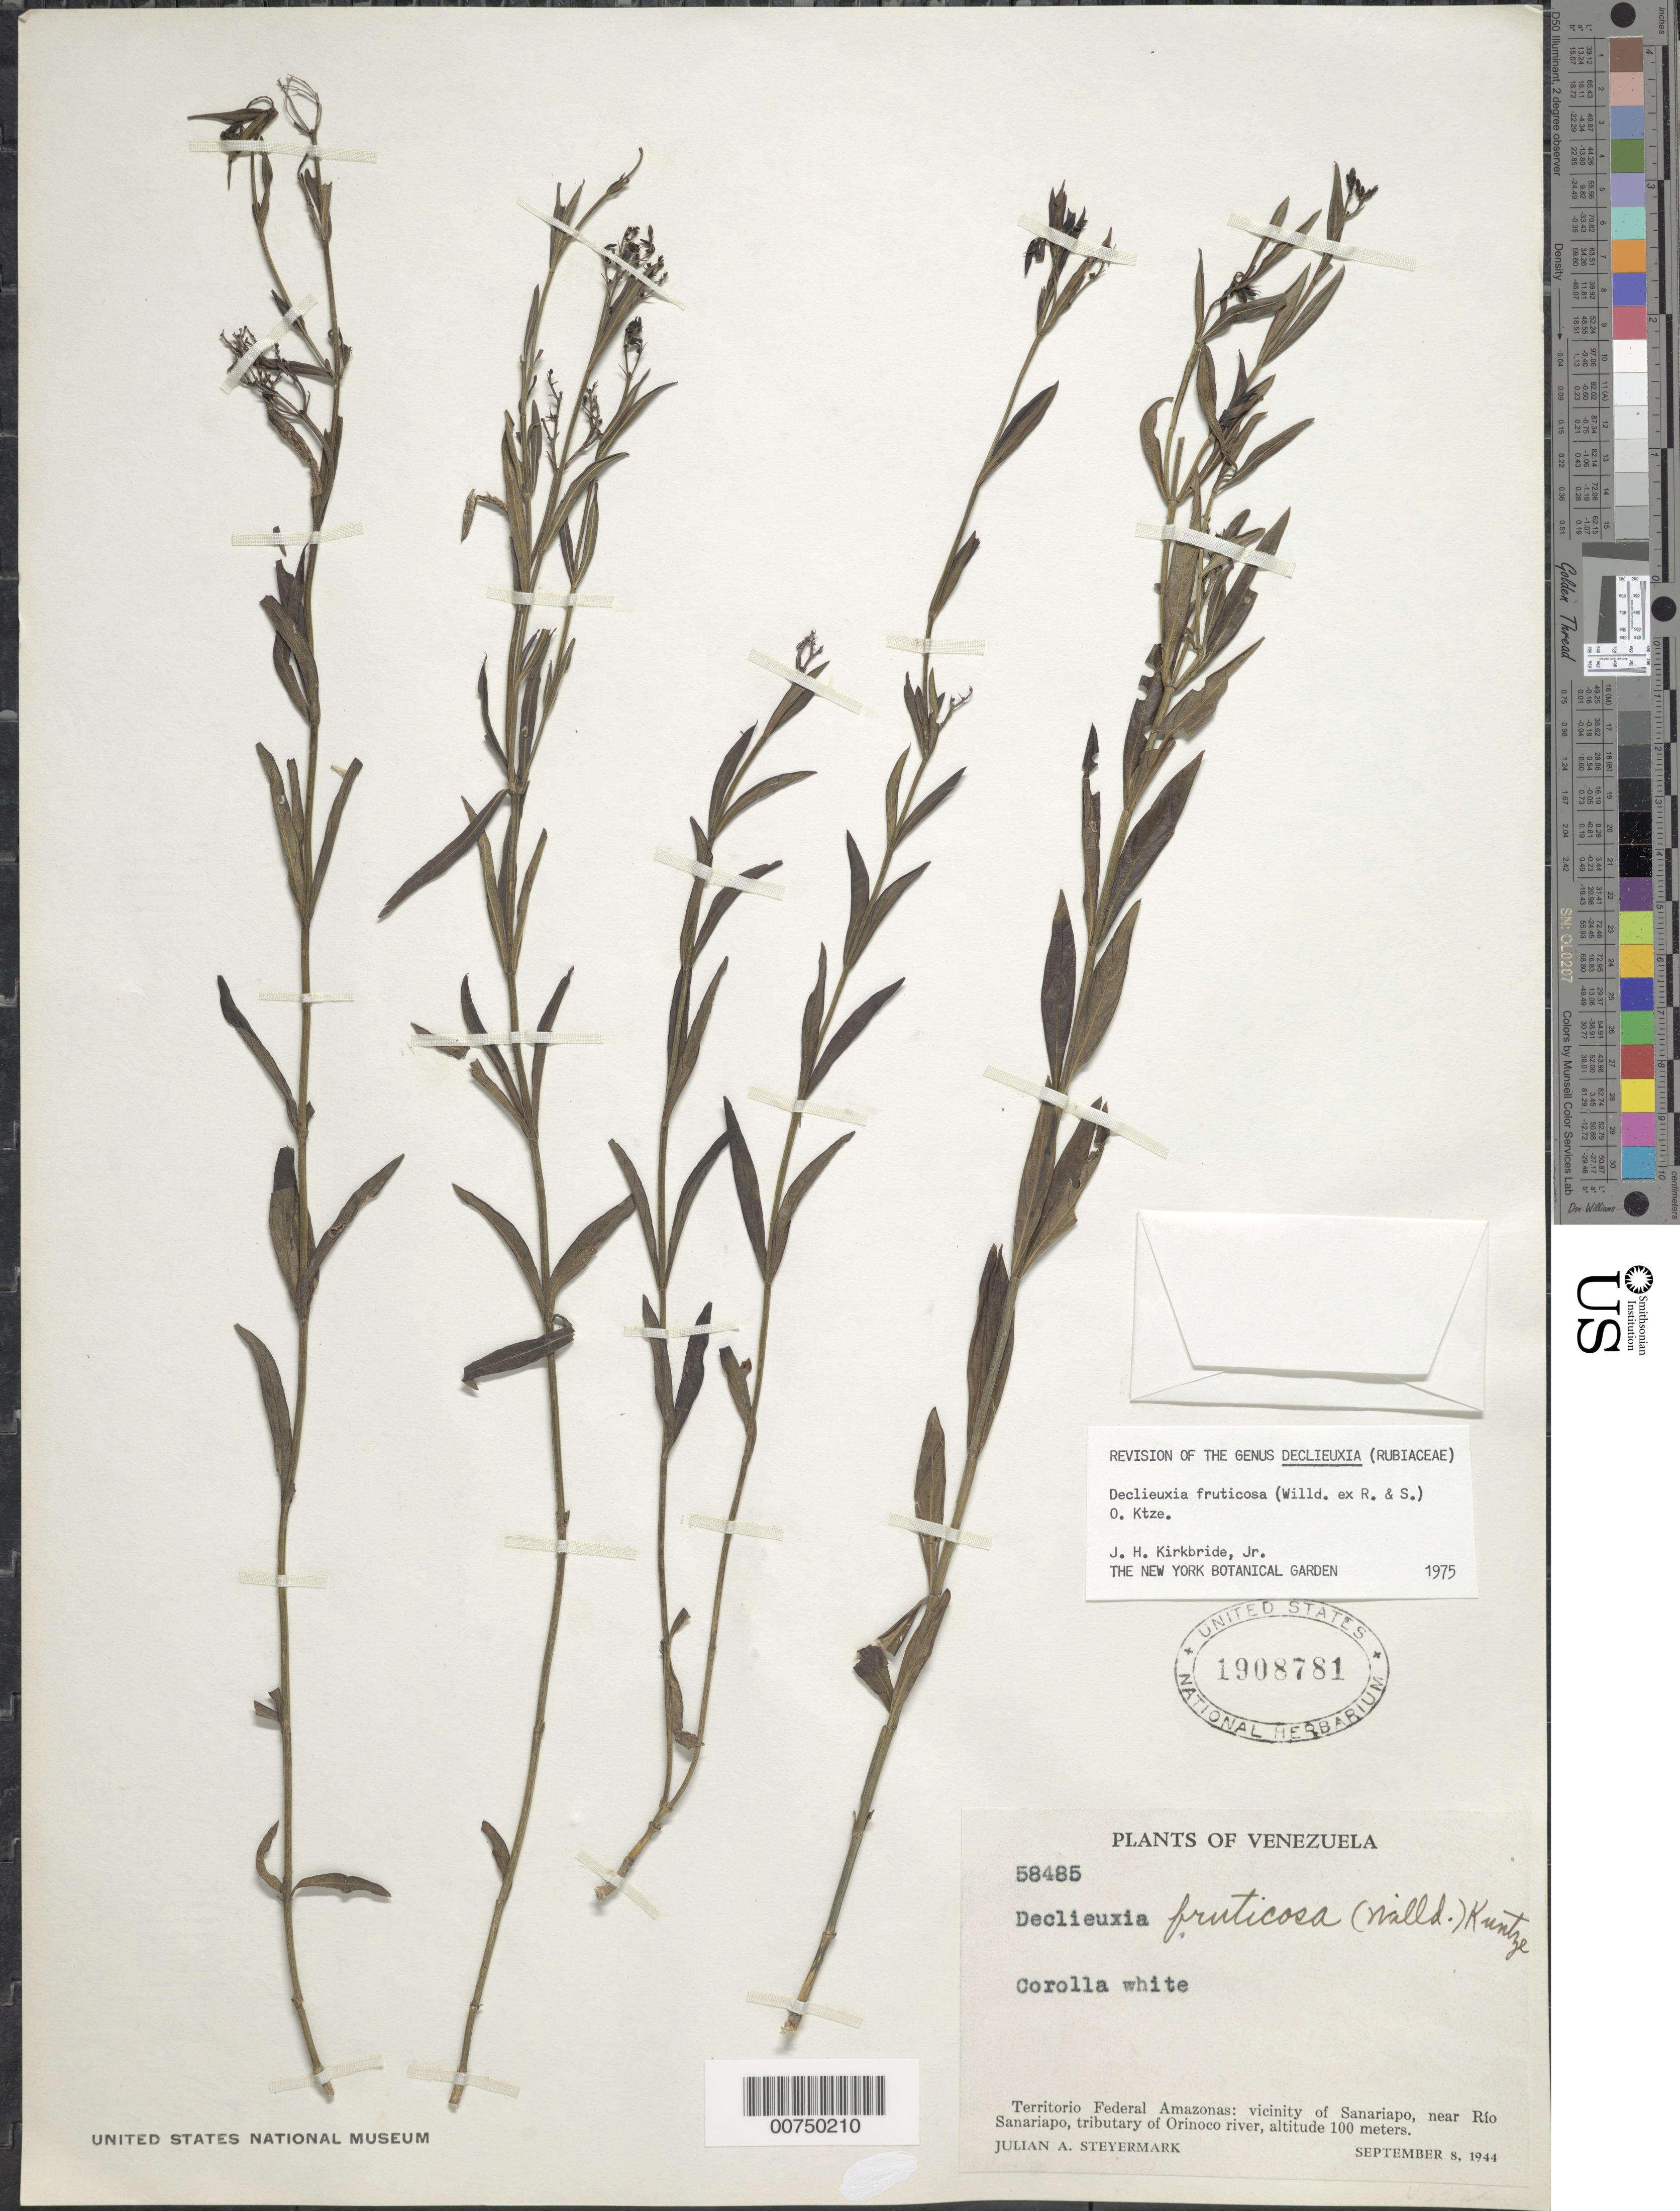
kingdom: Plantae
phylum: Tracheophyta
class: Magnoliopsida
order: Gentianales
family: Rubiaceae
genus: Declieuxia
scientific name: Declieuxia fruticosa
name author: (Willd. ex Roem. & Schult.) Kuntze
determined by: Kirkbride, J. H.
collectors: J. Steyermark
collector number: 58485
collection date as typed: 8-Sep-44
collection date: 1944-09-08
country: Venezuela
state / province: Amazonas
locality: Sanariapo, near Río Sanariapo (tributary of Orinoco R.)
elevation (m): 100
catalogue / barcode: US 1908781